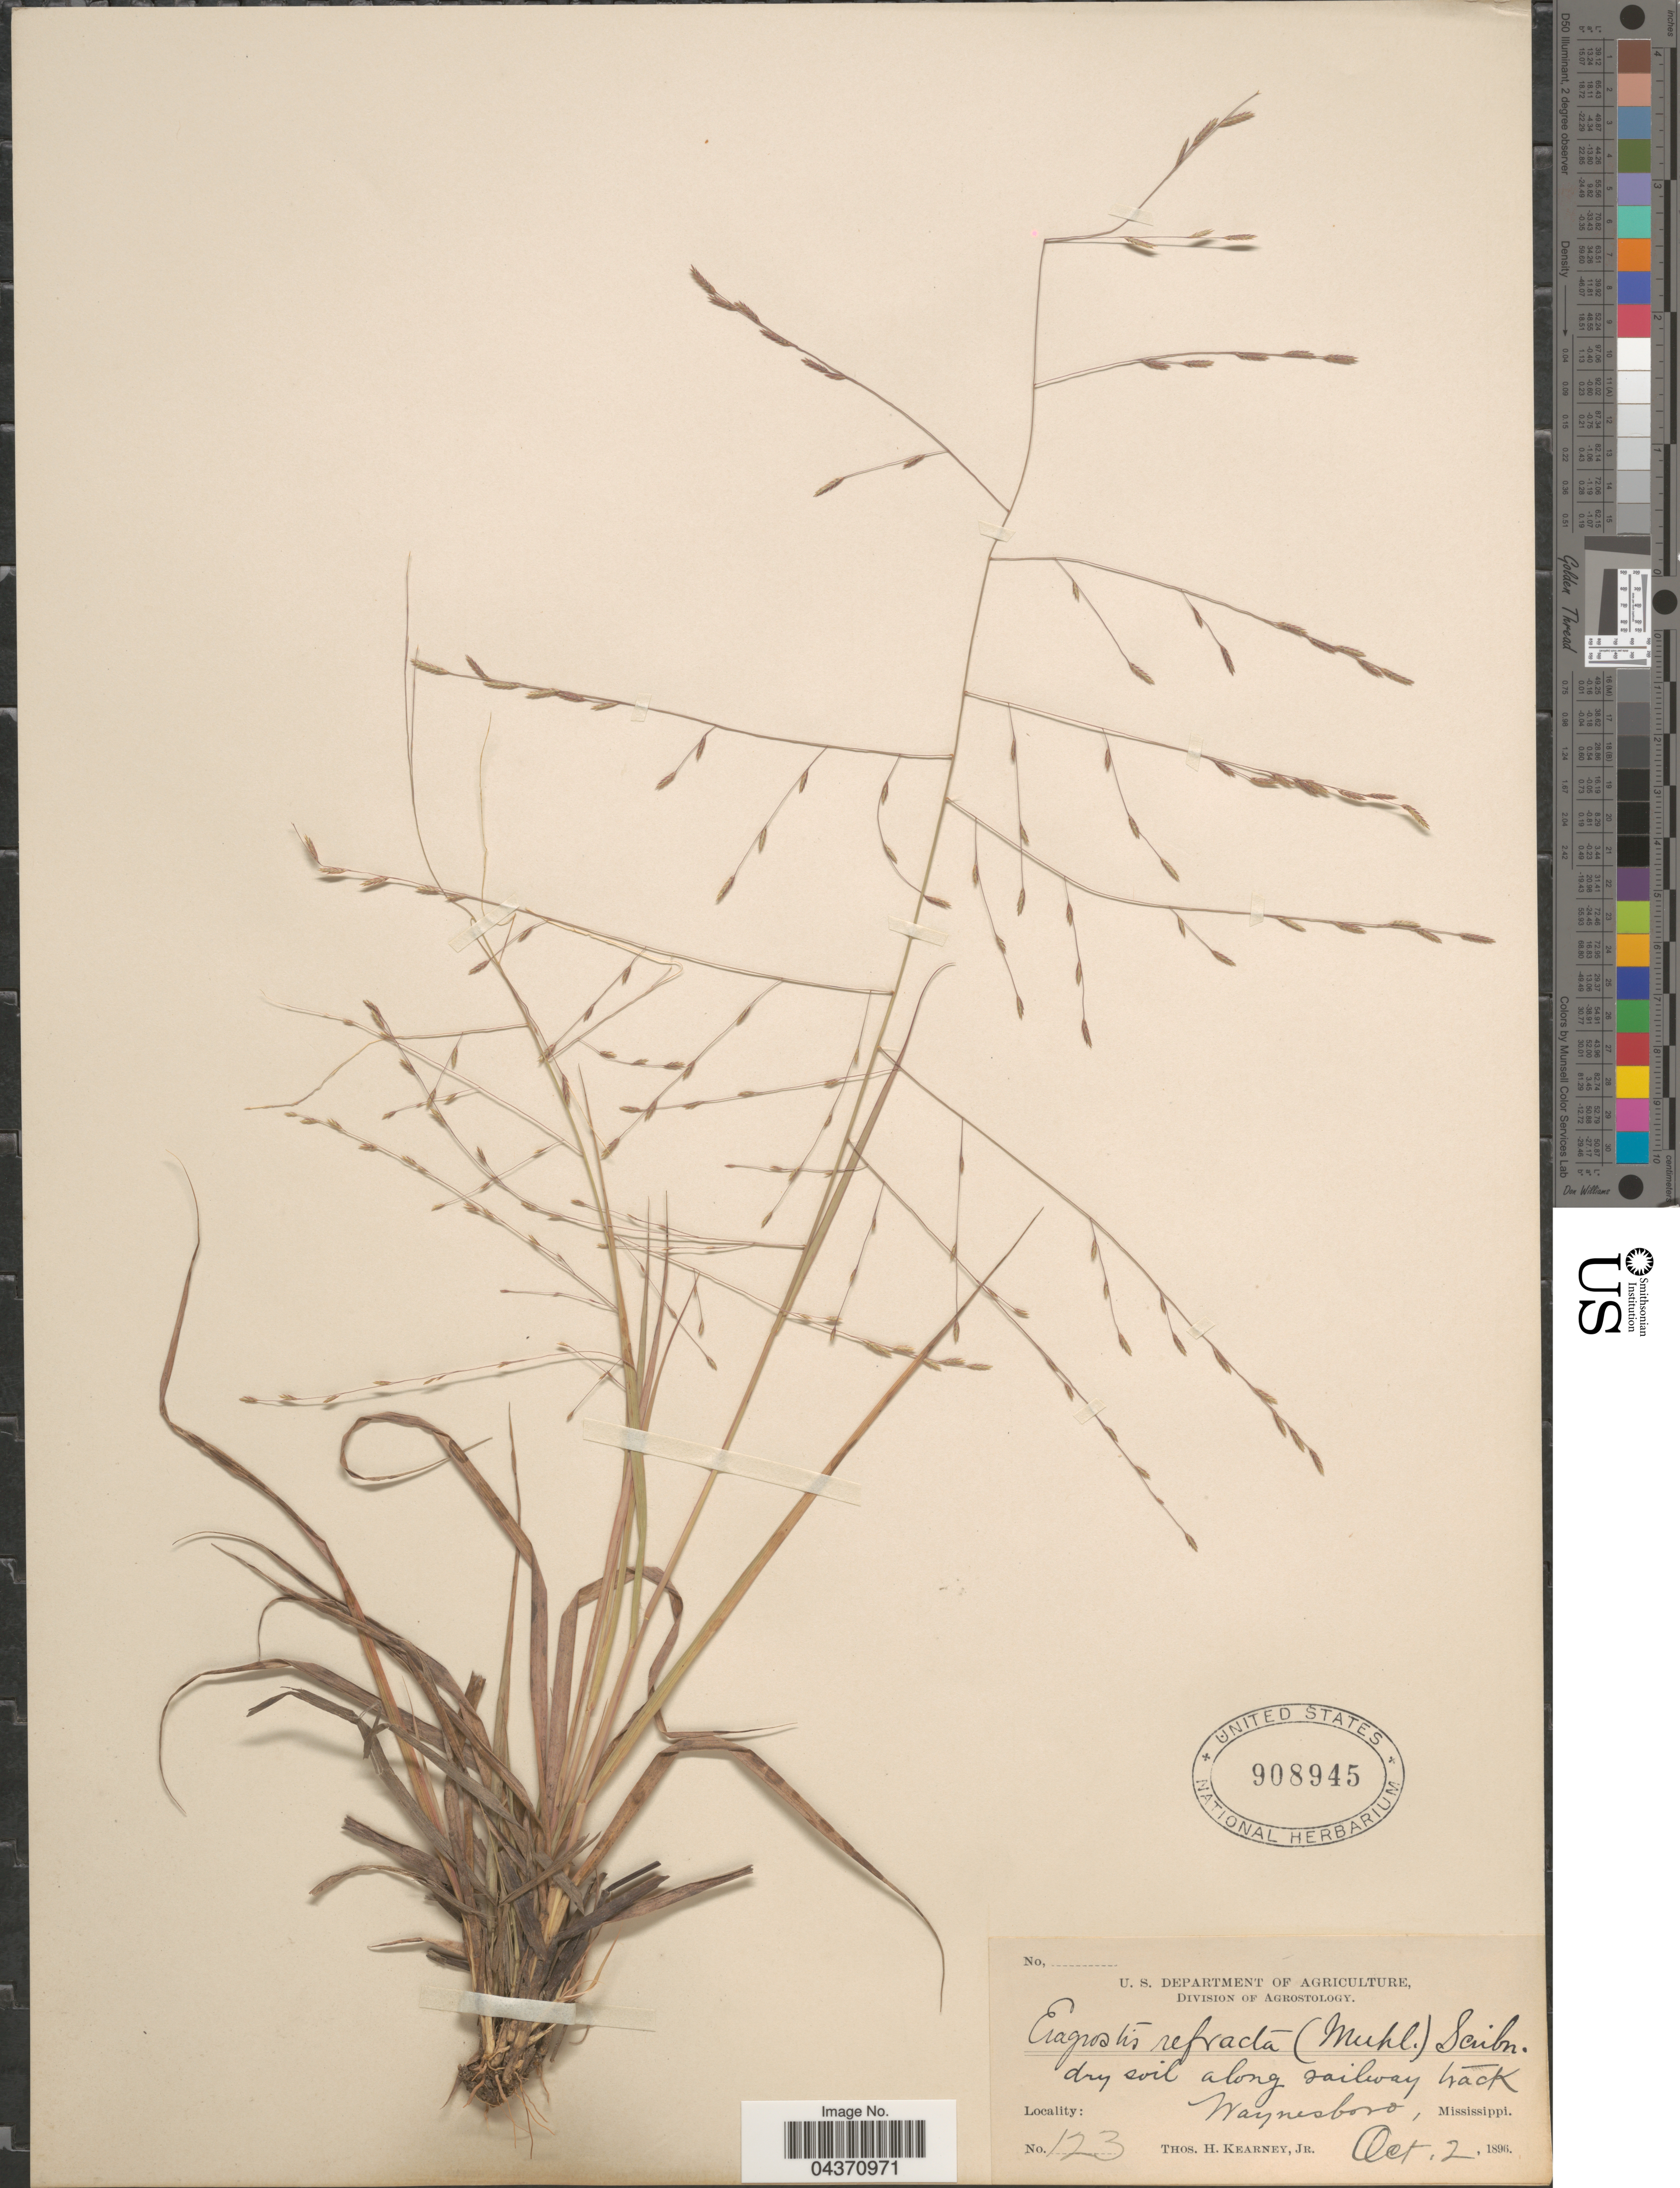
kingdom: Plantae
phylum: Tracheophyta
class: Liliopsida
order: Poales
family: Poaceae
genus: Eragrostis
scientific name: Eragrostis refracta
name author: (Muhl.) Scribn.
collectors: T. H. Kearney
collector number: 123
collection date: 1896-10-02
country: United States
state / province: Mississippi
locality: Dry soil along railway track Waynesboro.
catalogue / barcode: US 908945